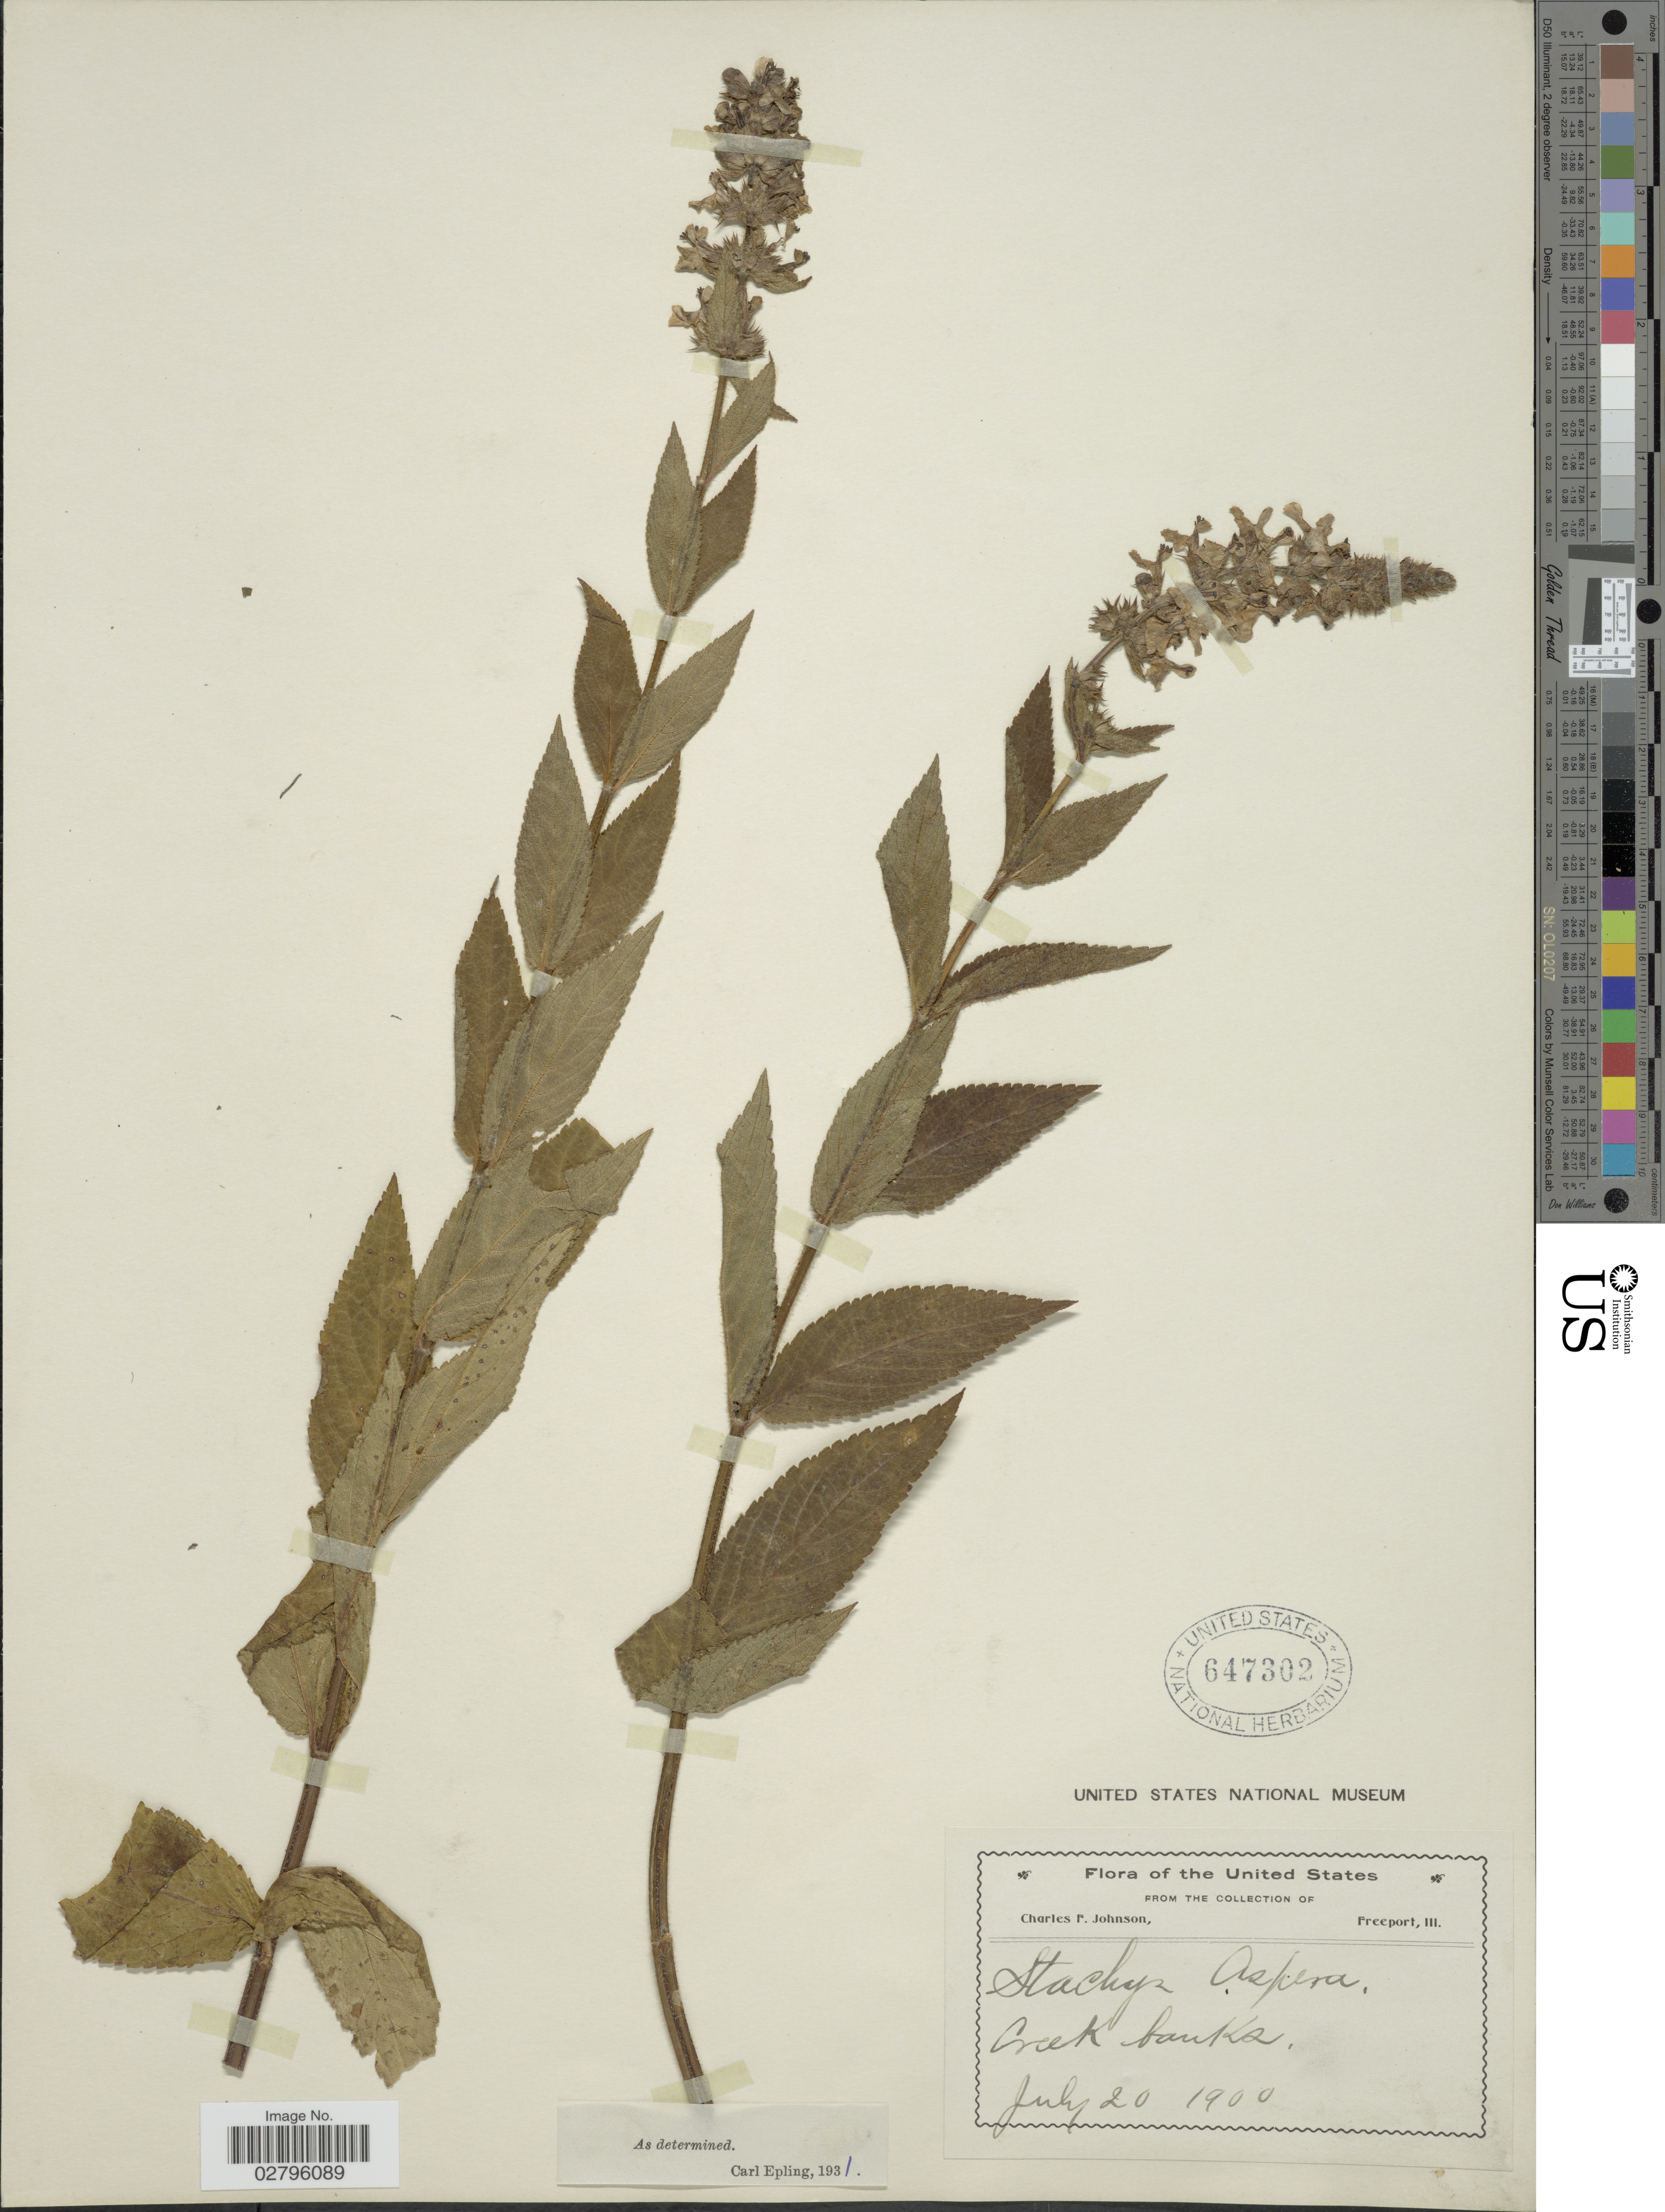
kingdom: Plantae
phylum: Tracheophyta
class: Magnoliopsida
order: Lamiales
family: Lamiaceae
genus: Stachys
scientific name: Stachys aspera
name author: Michx.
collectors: C. Johnson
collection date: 1900-07-20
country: United States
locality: Creek banks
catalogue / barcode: US 647302